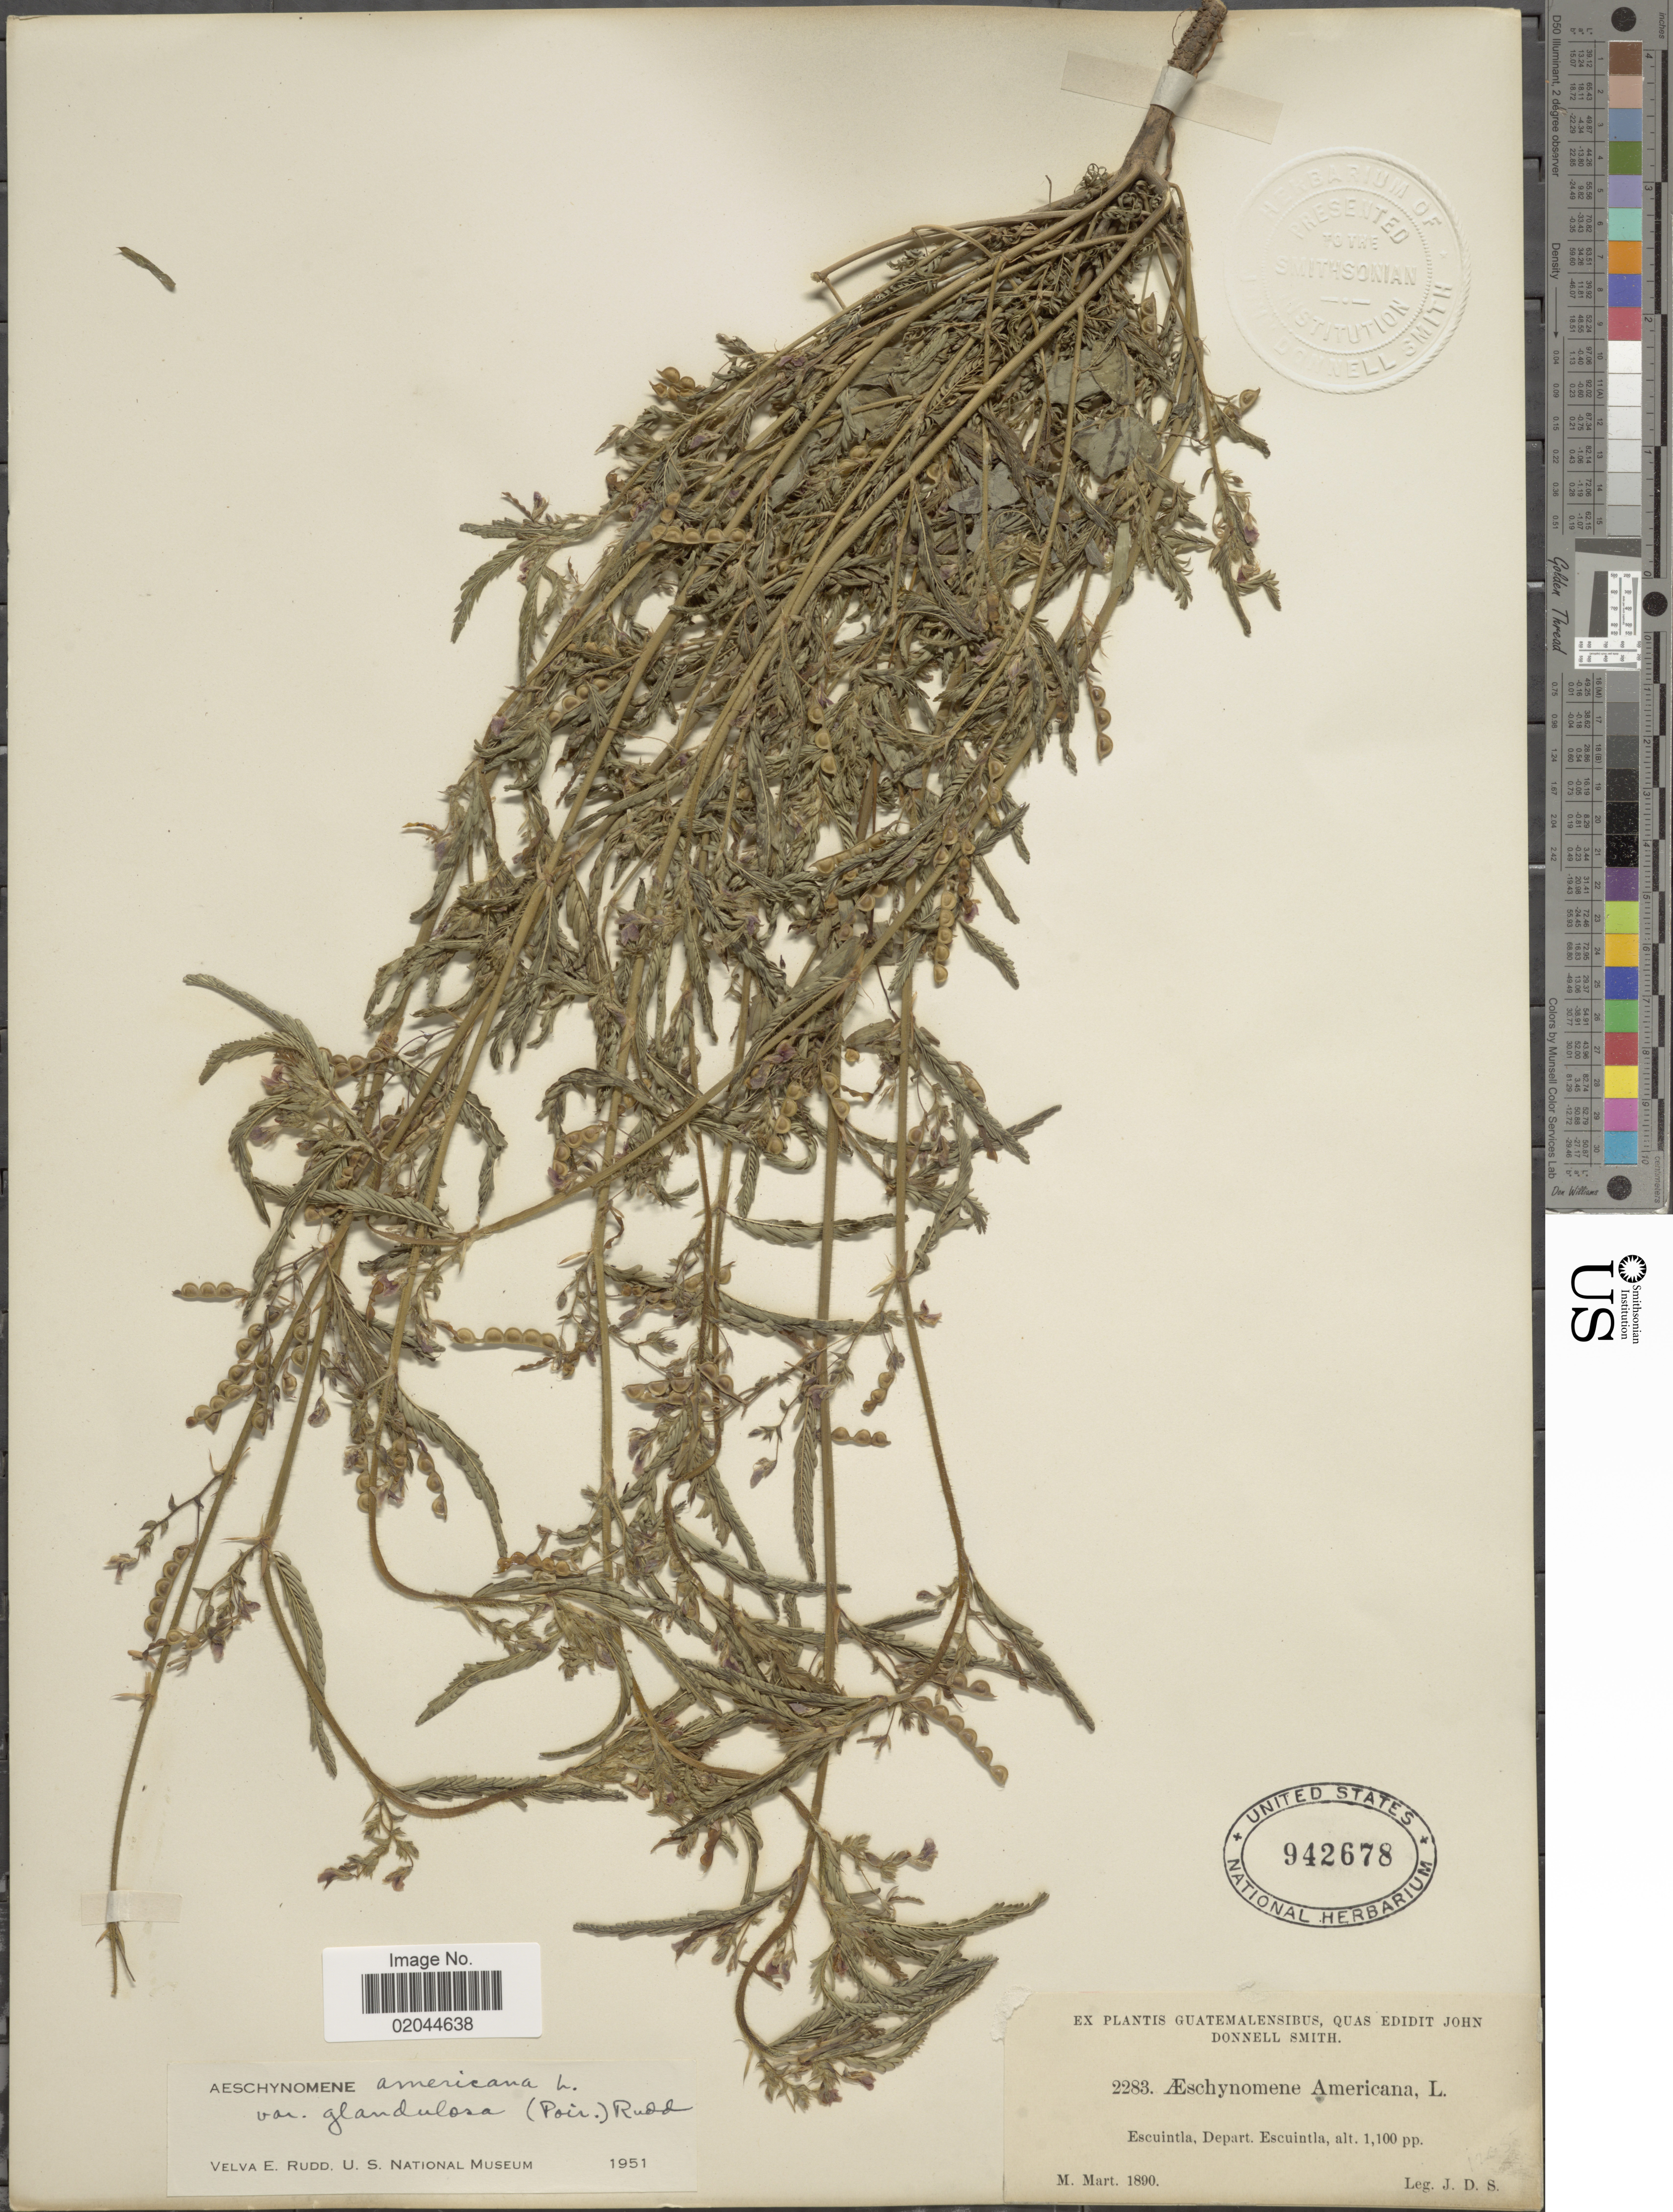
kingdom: Plantae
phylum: Tracheophyta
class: Magnoliopsida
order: Fabales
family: Fabaceae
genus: Aeschynomene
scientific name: Aeschynomene americana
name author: L.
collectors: J. Donnell Smith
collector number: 2283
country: Guatemala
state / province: Escuintla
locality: Depart. Escuintla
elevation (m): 335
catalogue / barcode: US 942678